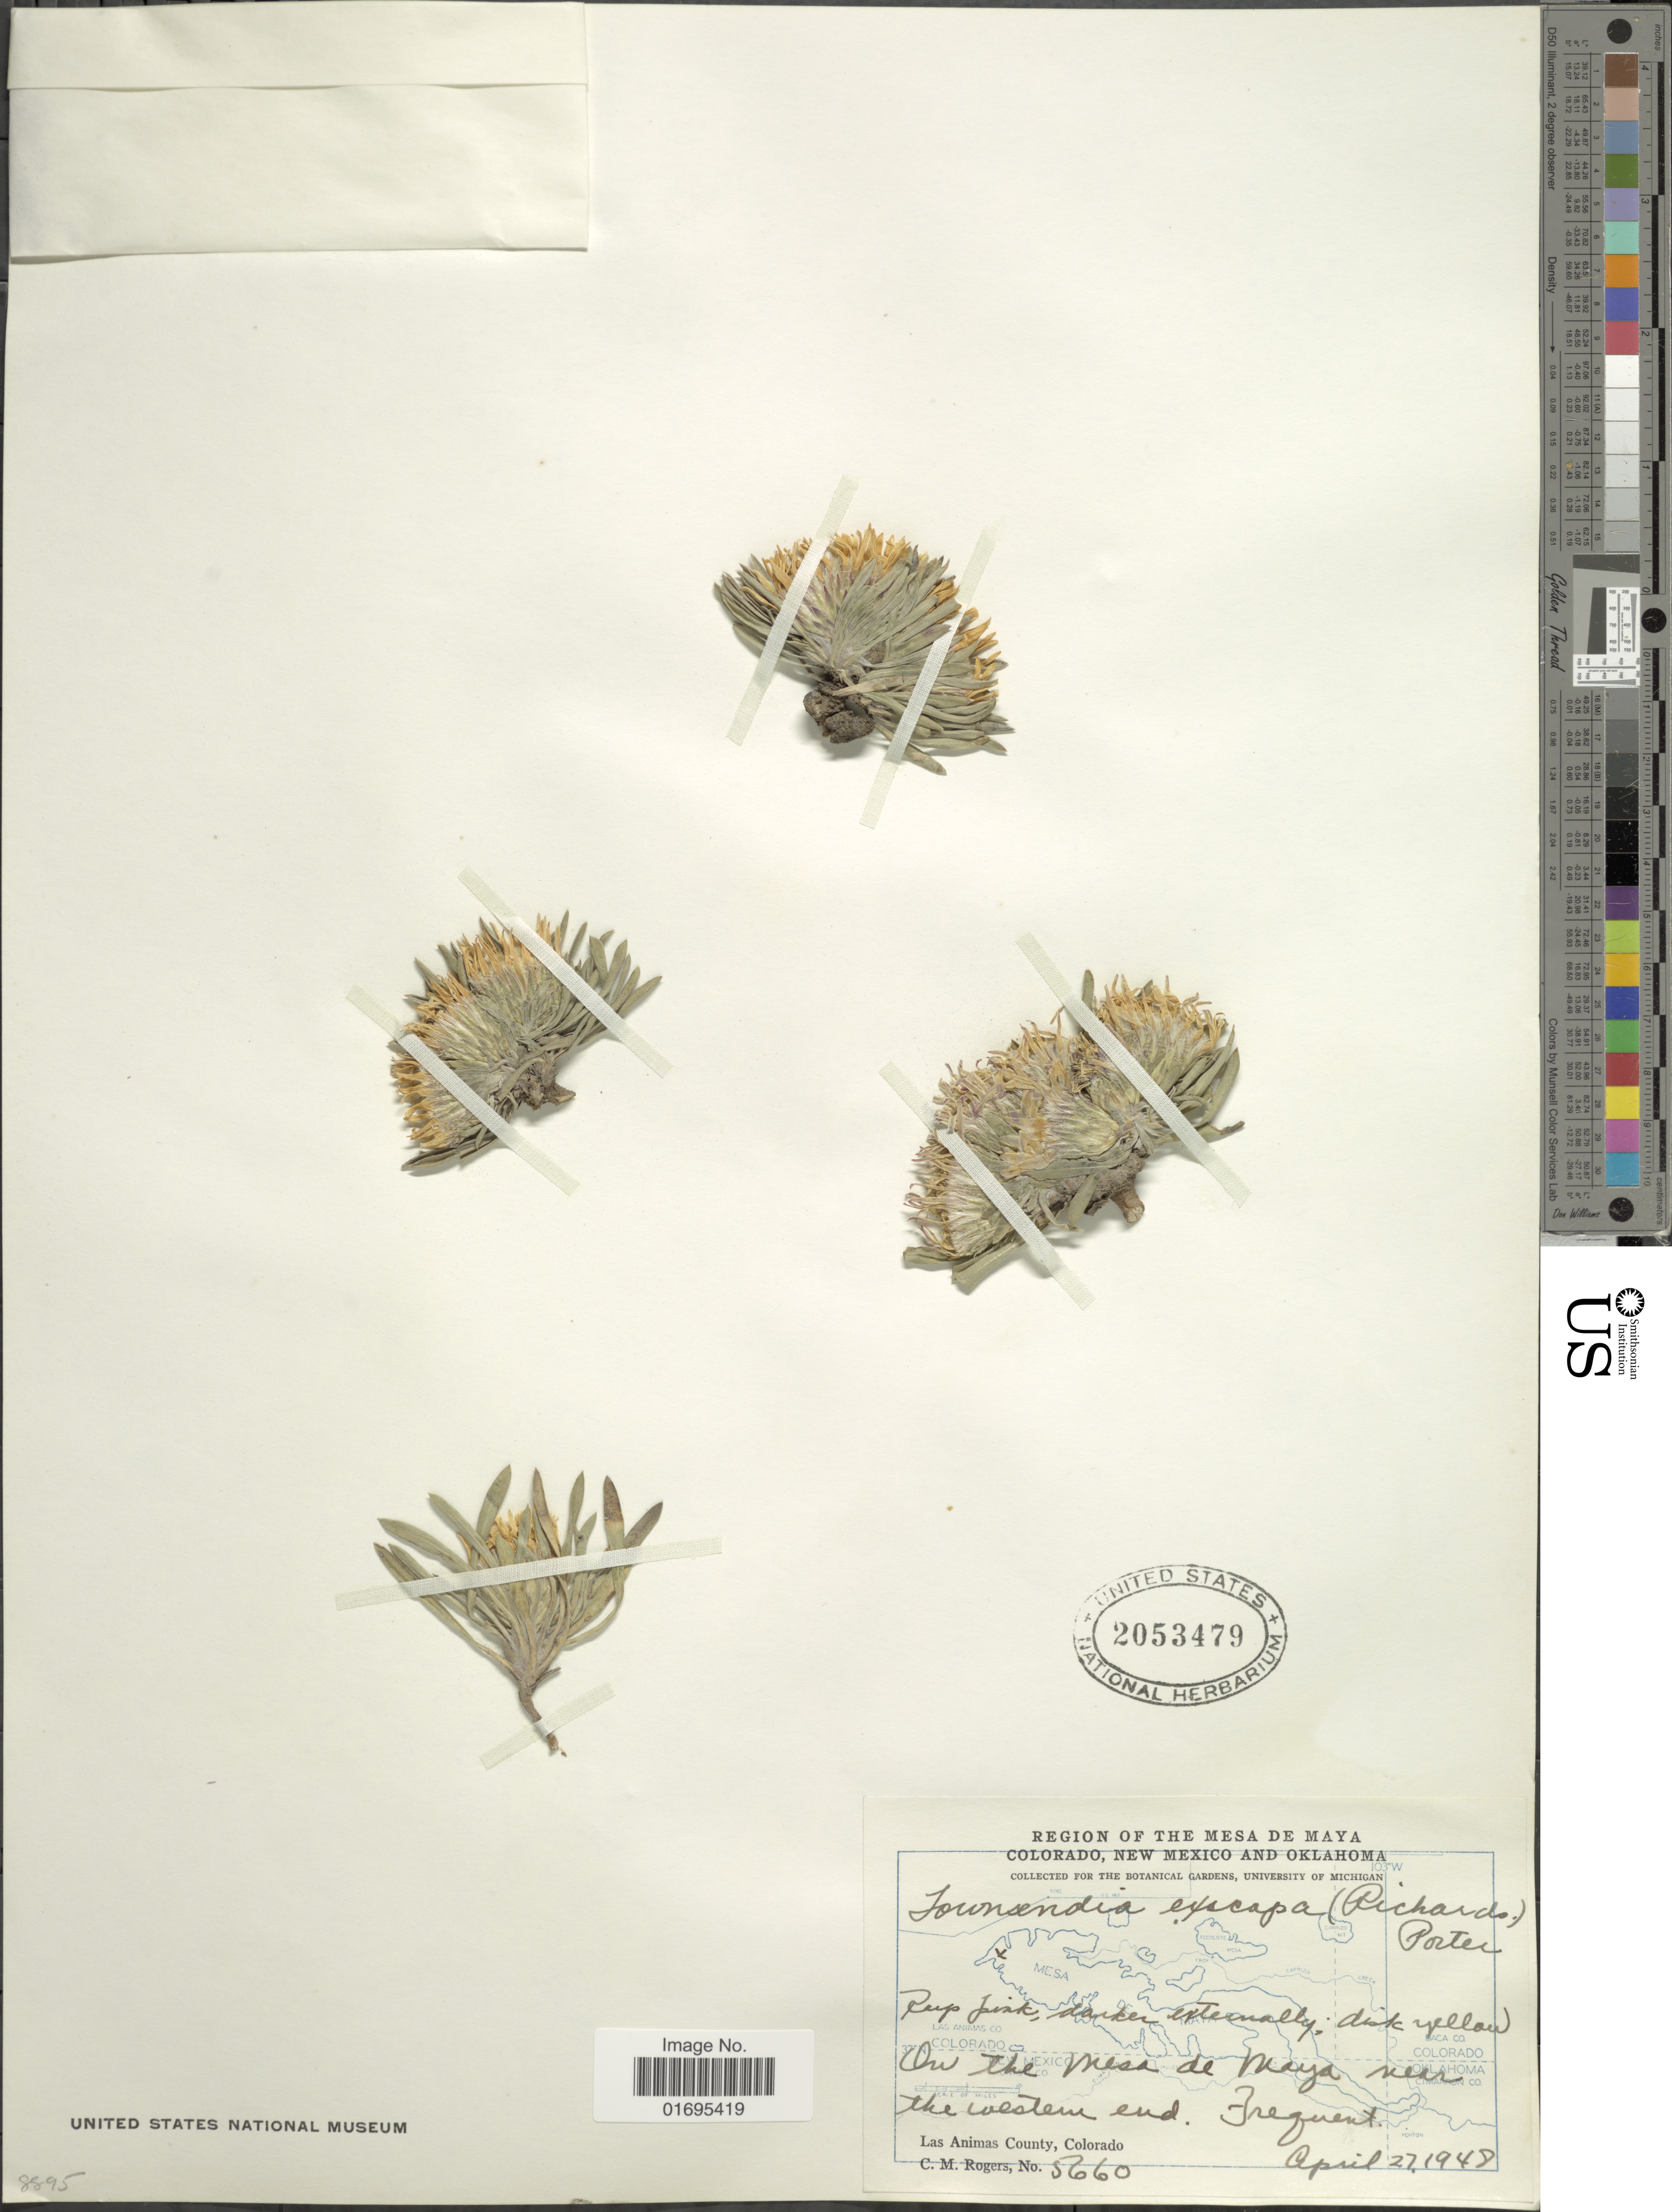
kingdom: Plantae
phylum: Tracheophyta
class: Magnoliopsida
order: Asterales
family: Asteraceae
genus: Townsendia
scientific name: Townsendia exscapa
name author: (Richardson) Porter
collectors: C. M. Rogers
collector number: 5660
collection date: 1948-04-27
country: United States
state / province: Colorado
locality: On the mesa de Maya near the western end, Las Animas County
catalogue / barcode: US 2053479